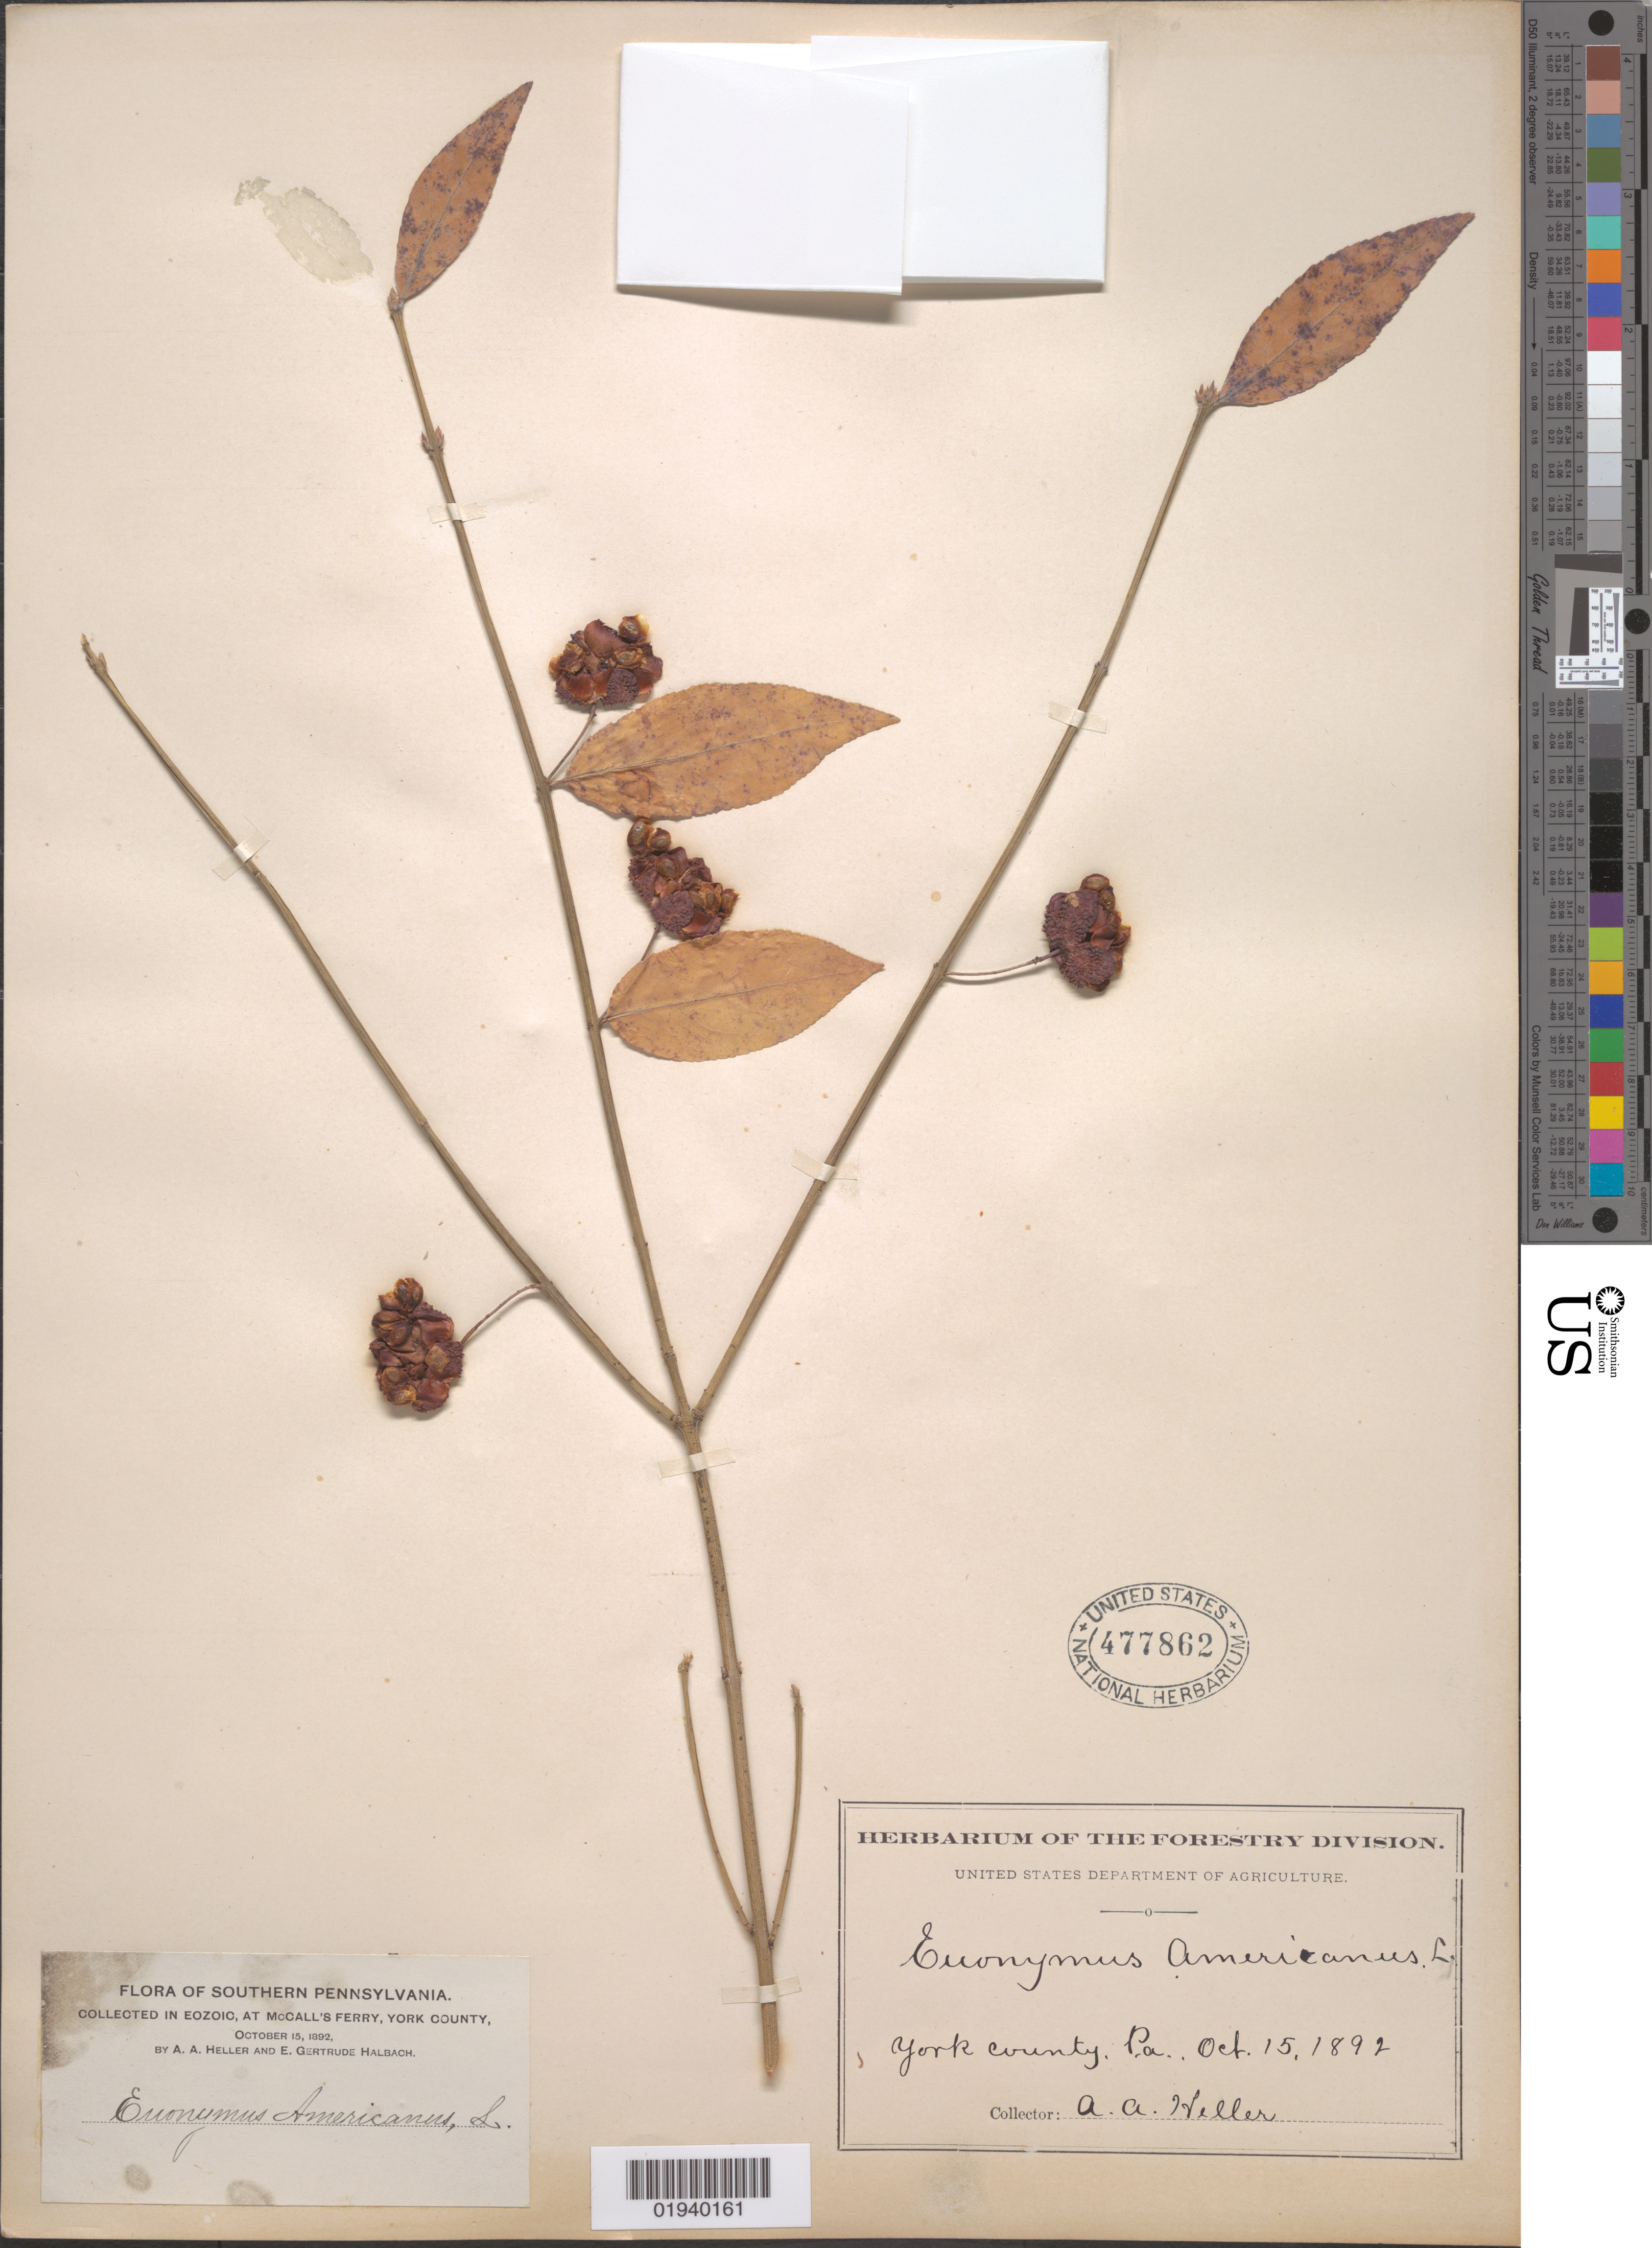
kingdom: Plantae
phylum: Tracheophyta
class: Magnoliopsida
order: Celastrales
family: Celastraceae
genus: Euonymus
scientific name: Euonymus americanus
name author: L.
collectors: A. A. Heller & E. G. Halbach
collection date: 1892-10-15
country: United States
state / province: Pennsylvania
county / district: York County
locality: McCall's Ferry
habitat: In eozoic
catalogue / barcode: US 477862